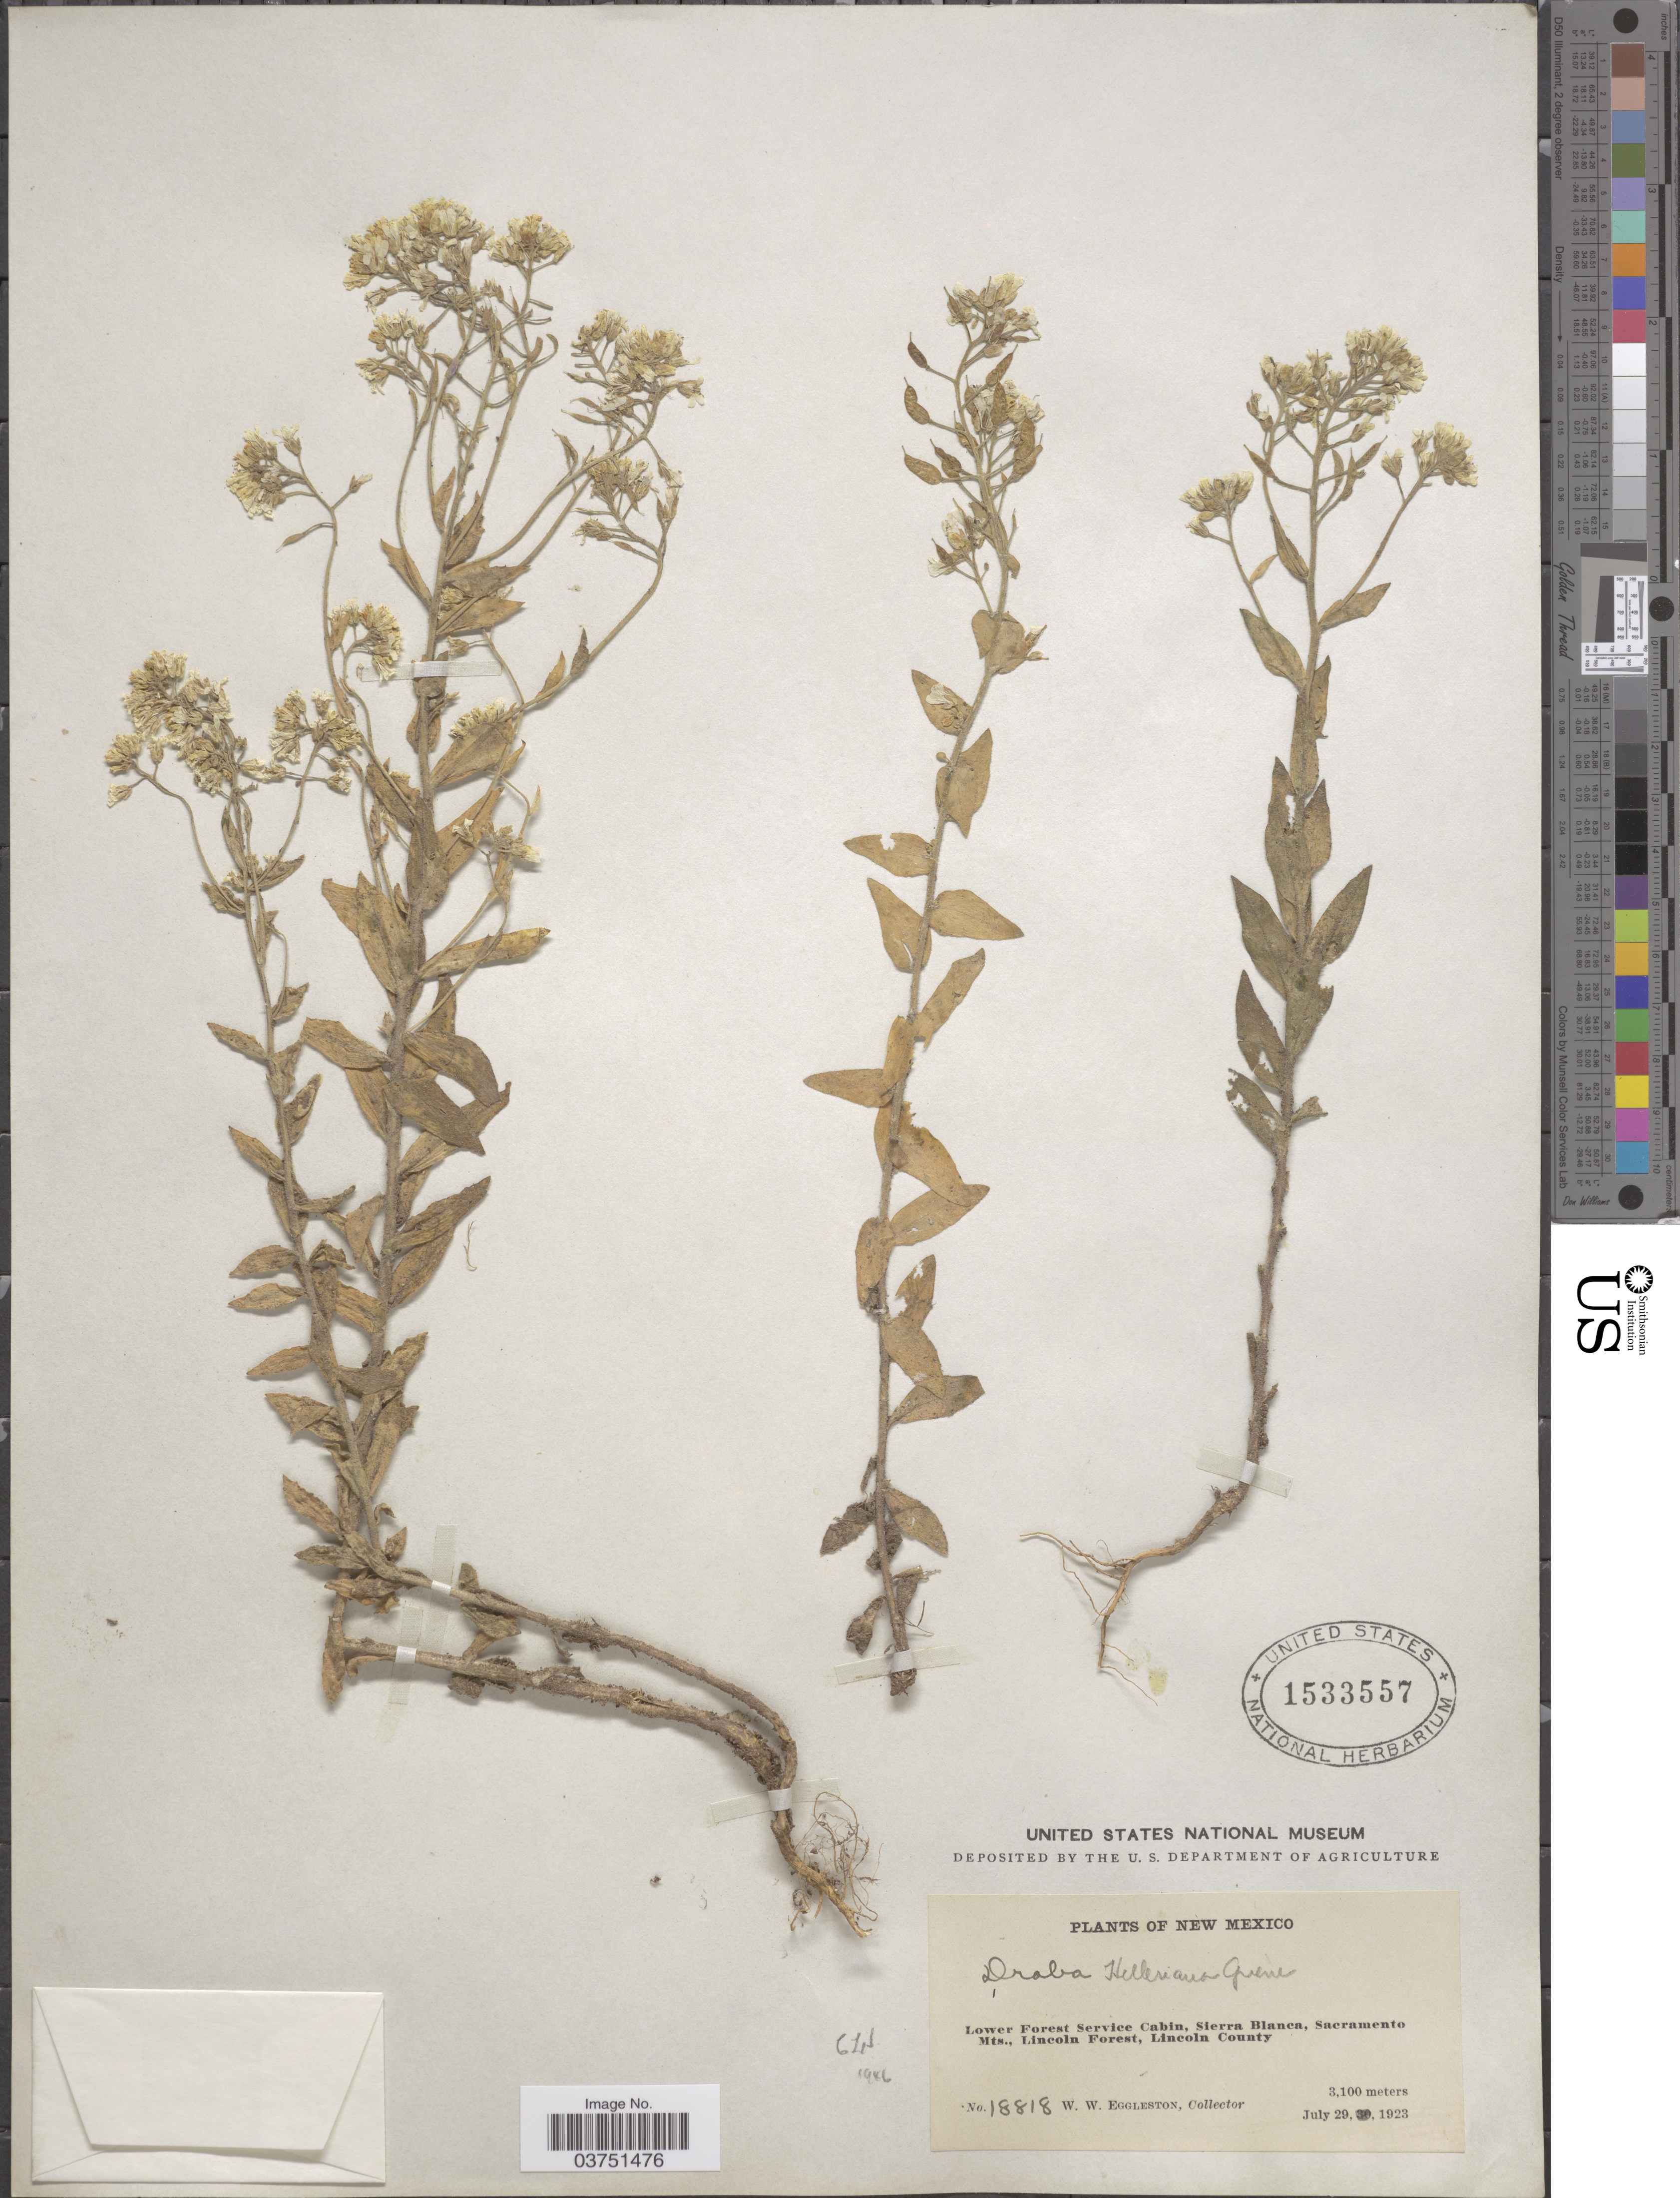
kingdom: Plantae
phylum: Tracheophyta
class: Magnoliopsida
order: Brassicales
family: Brassicaceae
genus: Draba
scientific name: Draba helleriana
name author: Greene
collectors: W. W. Eggleston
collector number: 18818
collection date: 1923-07-29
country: United States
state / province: New Mexico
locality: Lower Forest Service Cabin, Sierra Blanca, Sacramento Mts., Lincoln Forest, Lincoln County.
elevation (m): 3100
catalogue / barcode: US 1533557